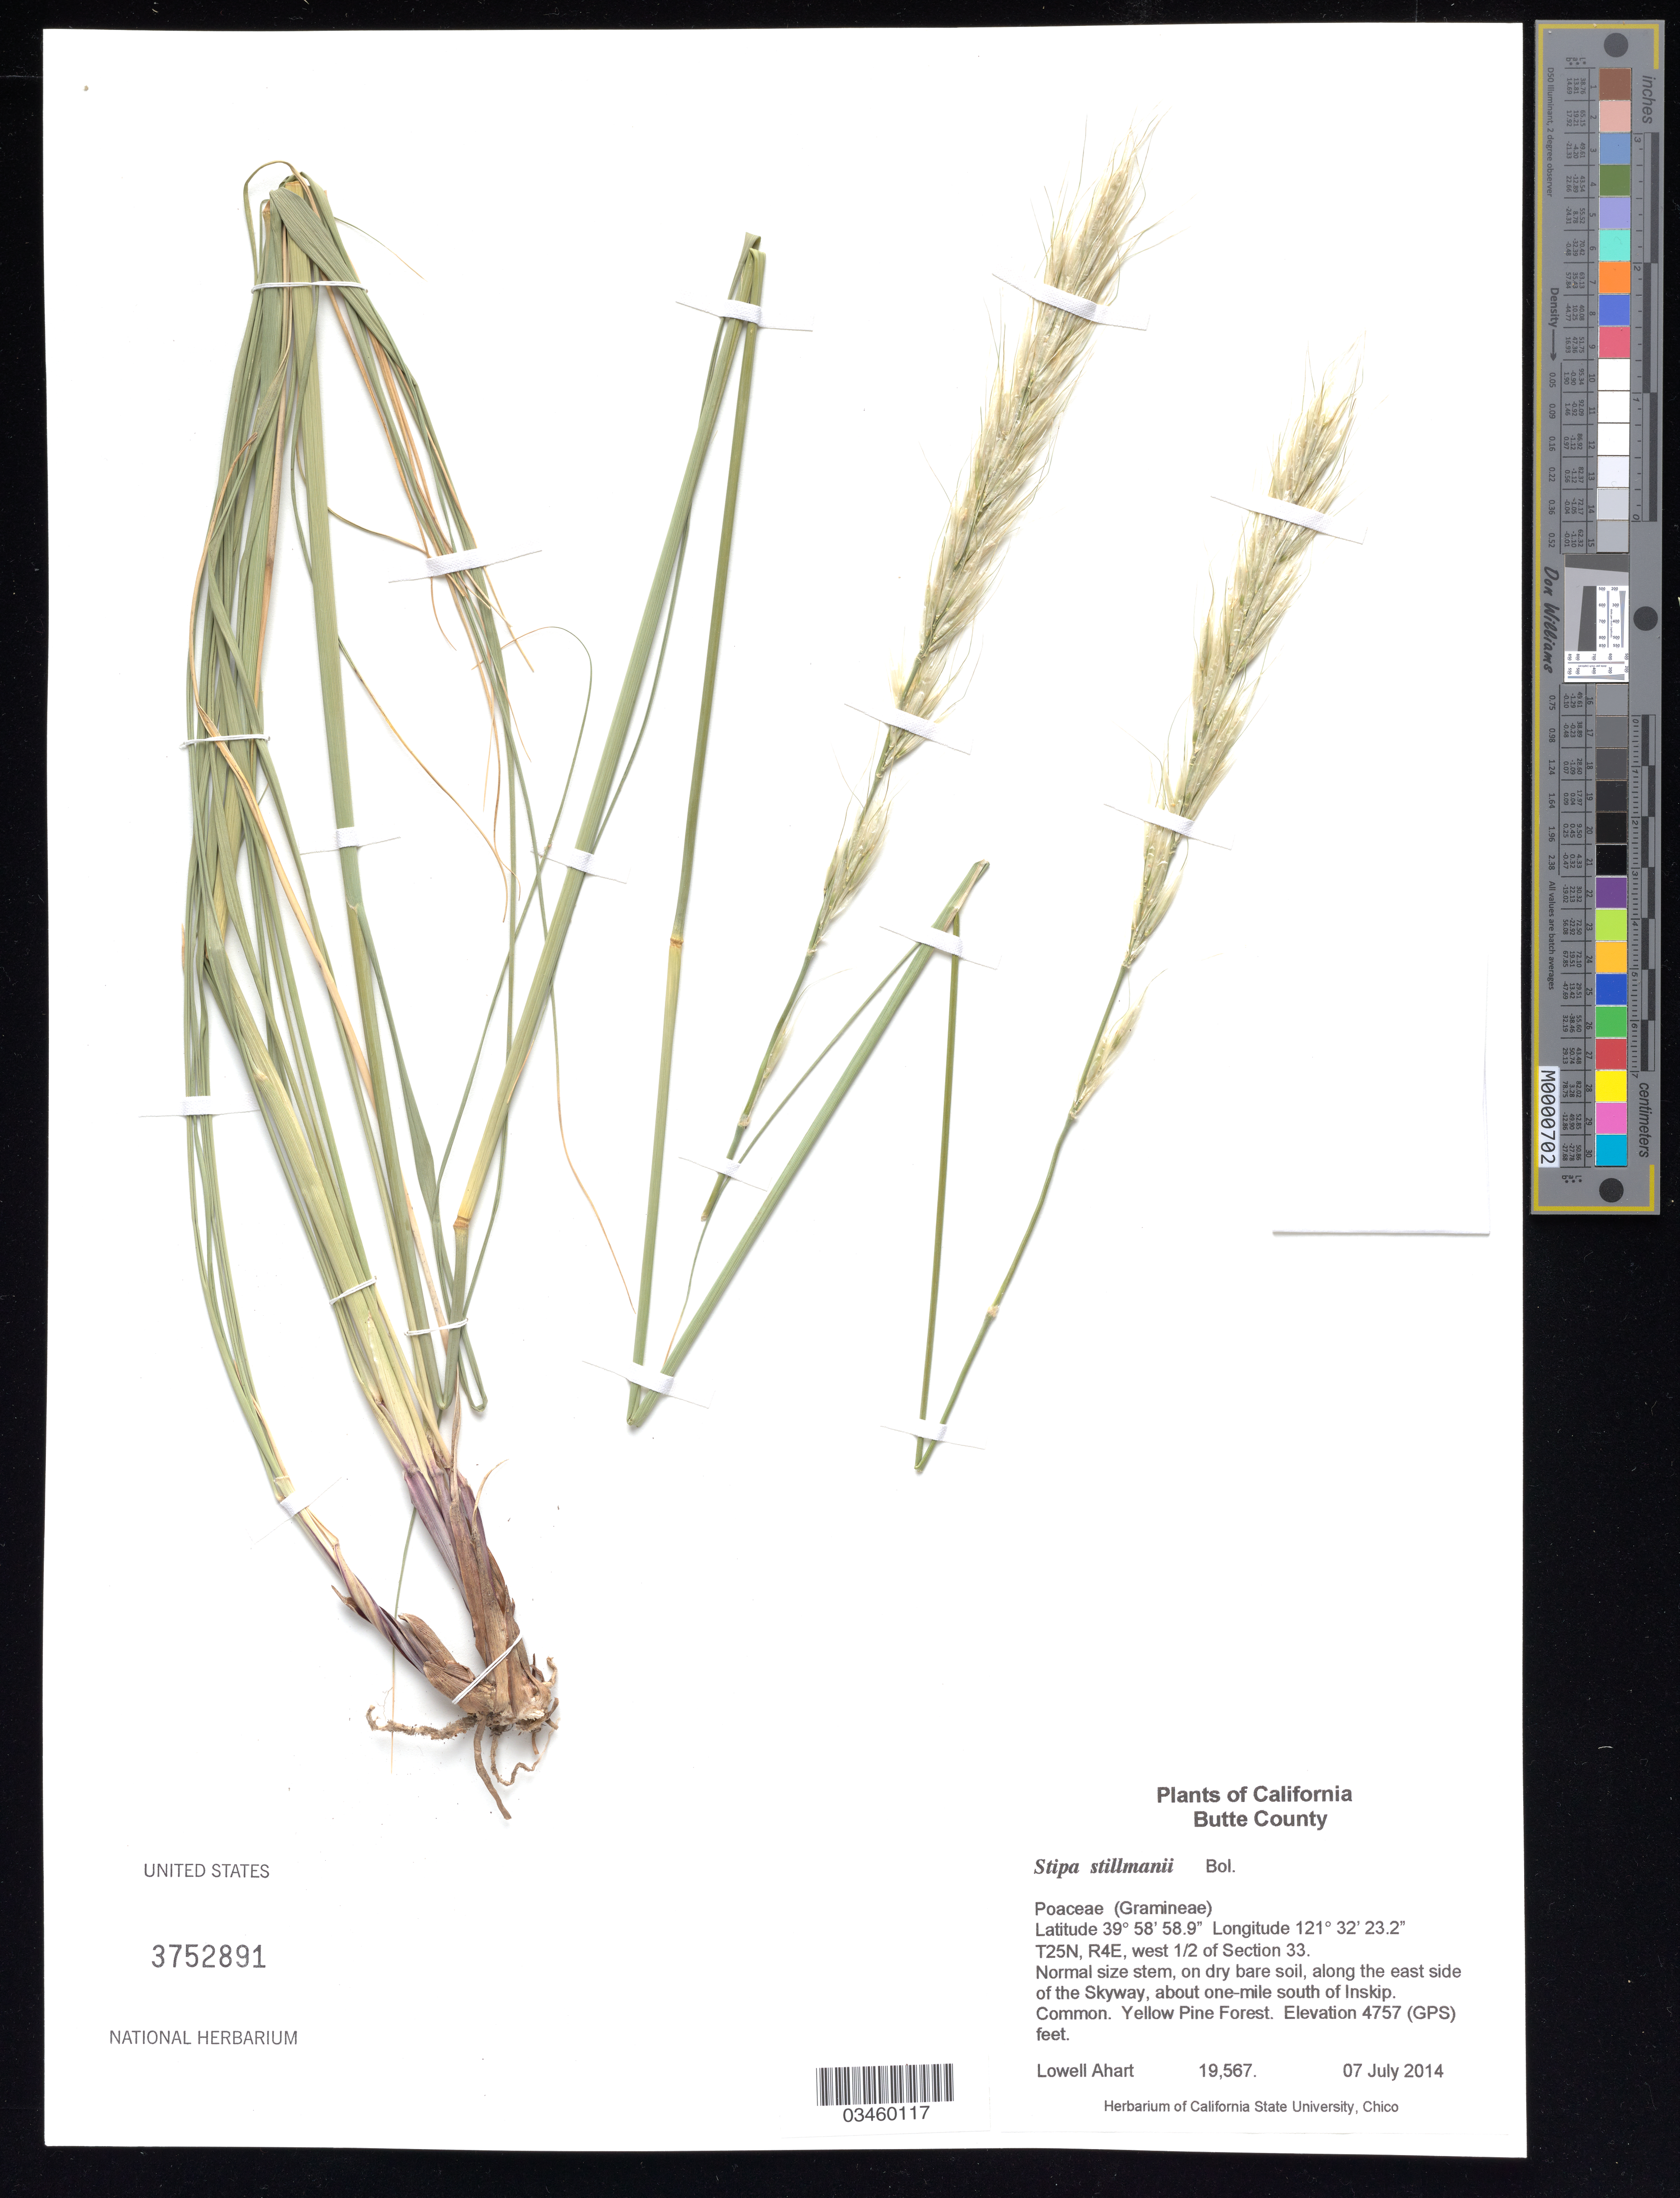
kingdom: Plantae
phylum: Tracheophyta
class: Liliopsida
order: Poales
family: Poaceae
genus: Stipa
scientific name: Stipa stillmanii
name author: Bol.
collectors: L. Ahart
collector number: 19567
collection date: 2014-07-07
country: United States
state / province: California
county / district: Butte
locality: Along the east side of the Skyway, about 1 mi. S of Inskip. T25N, R4E, west 1/2 of Section 33.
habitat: On dry bare soil. Yellow Pine Forest.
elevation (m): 1450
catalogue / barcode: US 3752891